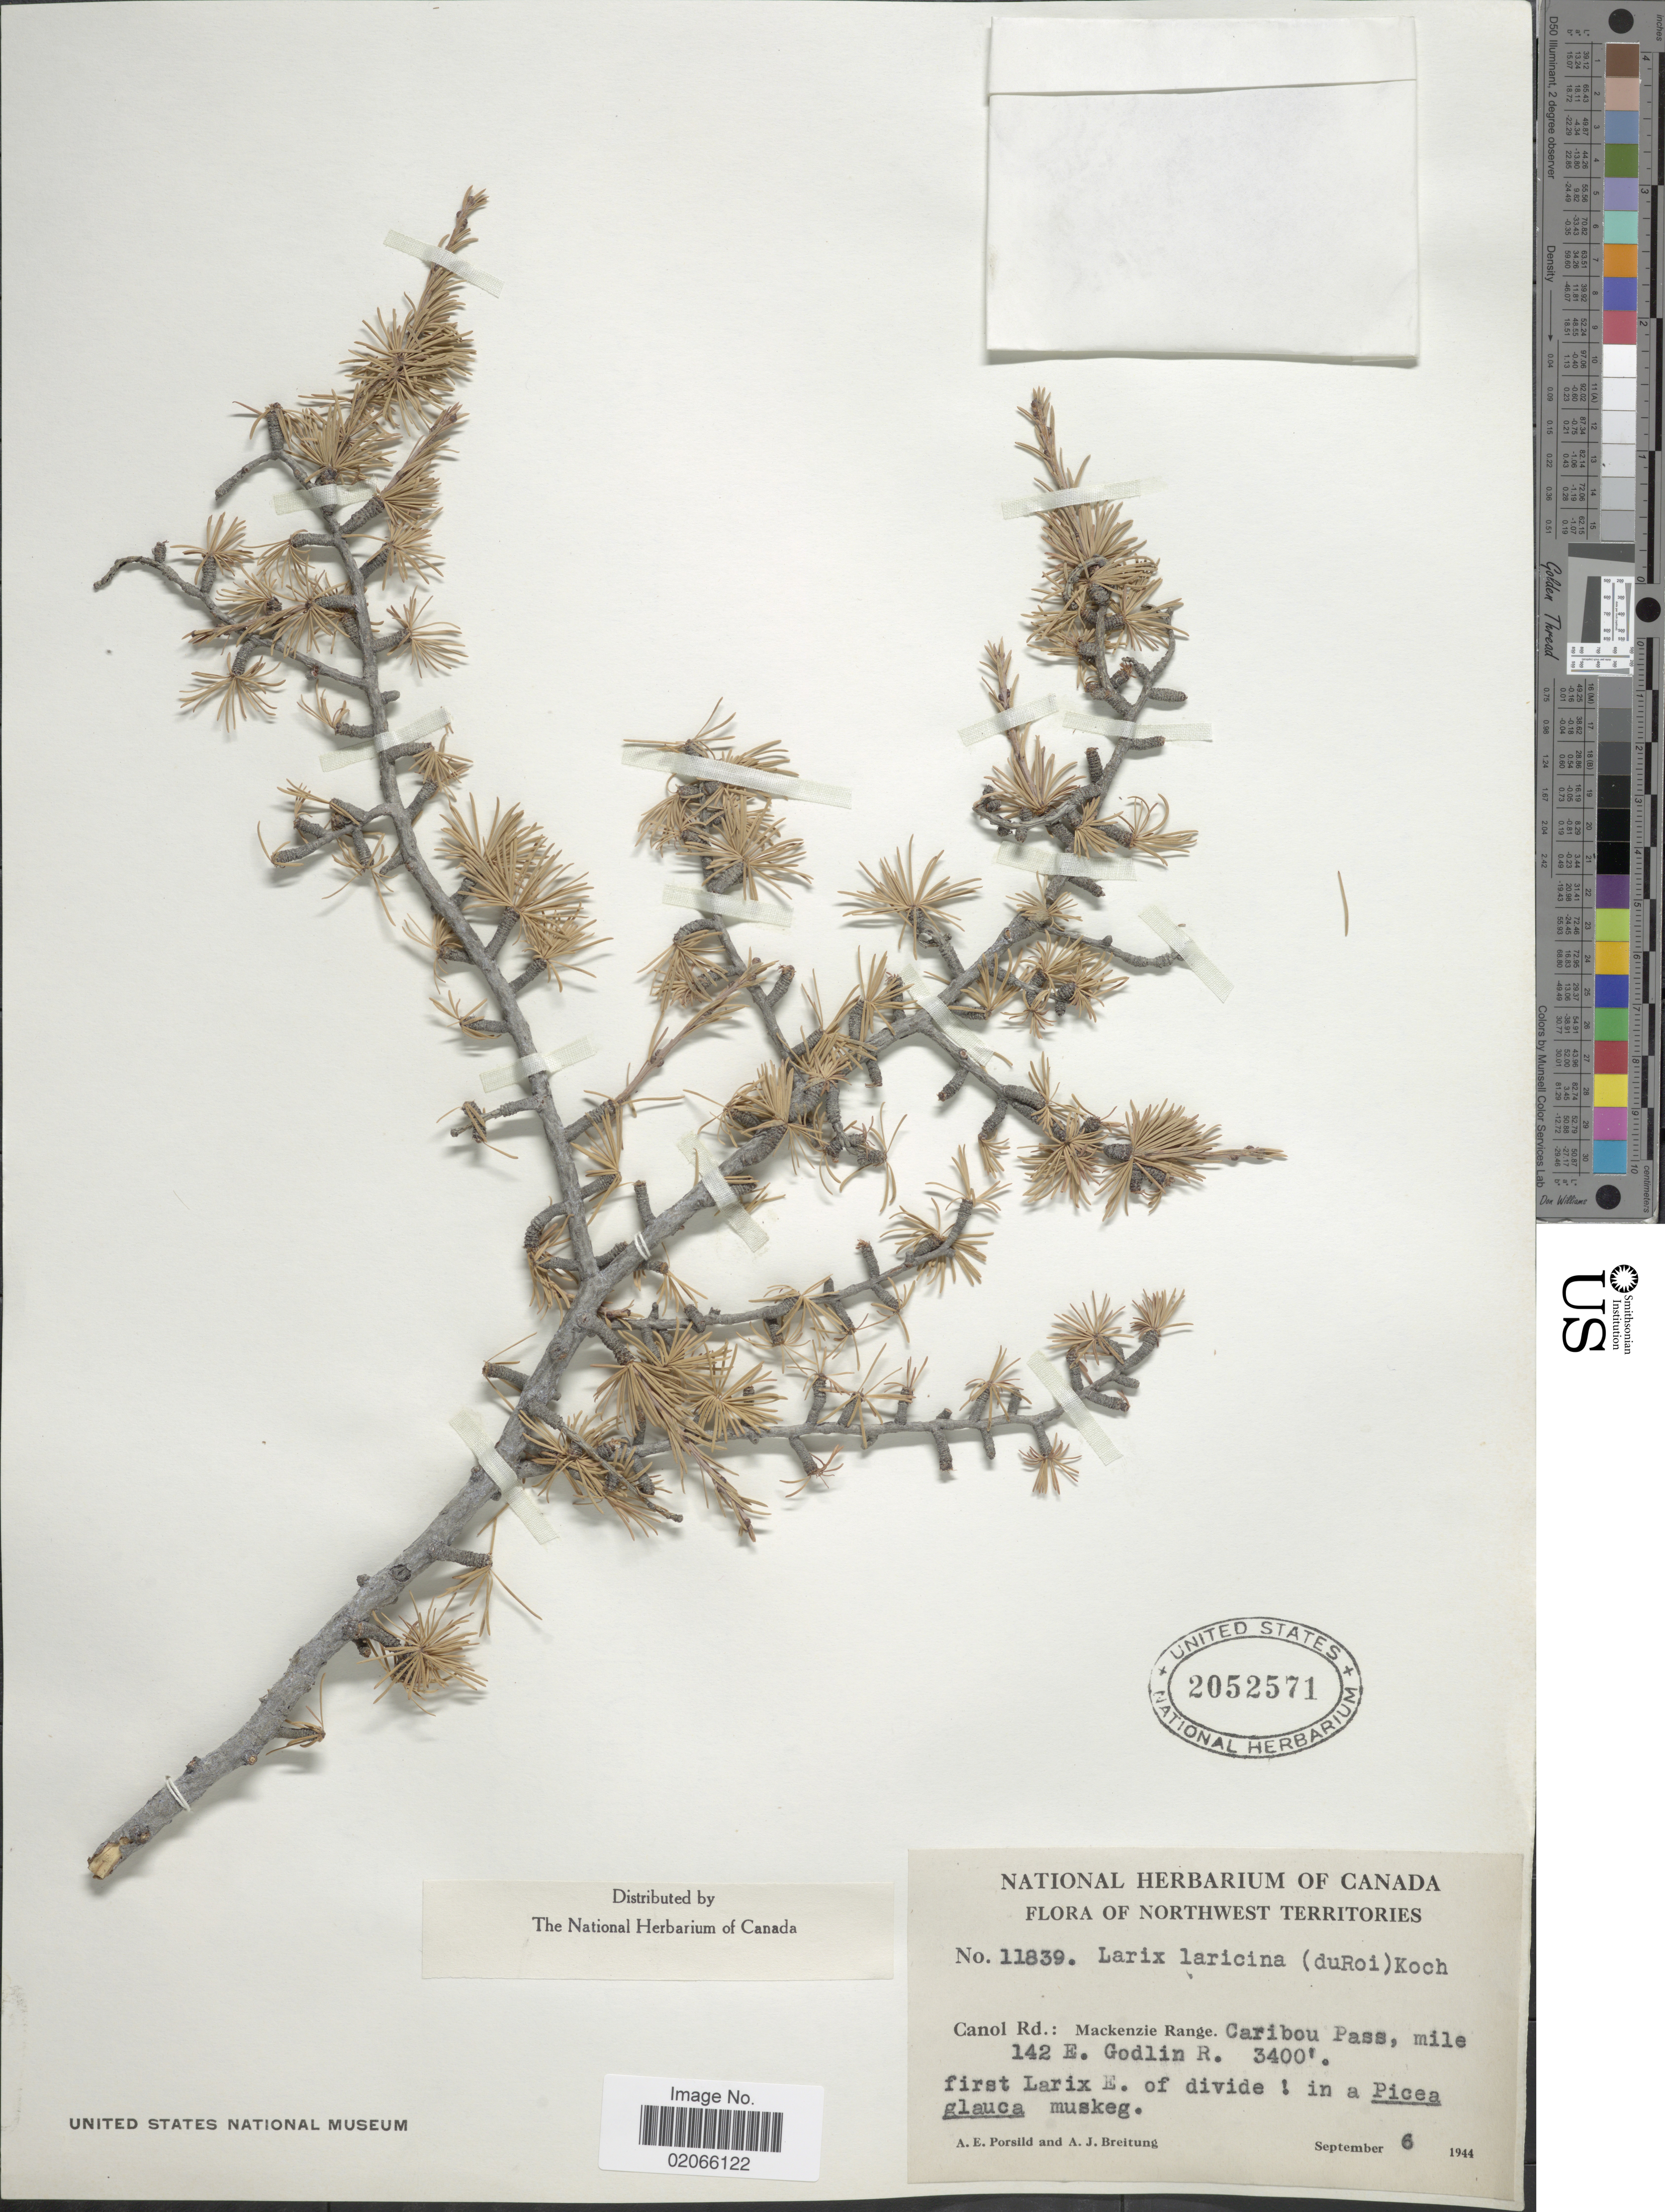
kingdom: Plantae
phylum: Tracheophyta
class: Pinopsida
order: Pinales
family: Pinaceae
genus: Larix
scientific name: Larix laricina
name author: (Du Roi) K. Koch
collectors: A. E. Porsild & A. Breitung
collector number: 11839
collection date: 1944-09-06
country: Canada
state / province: Northwest Territories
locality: Northwest Territories, Canol Rd.: Mackenzie Range. caribou pass, mile 142 E. Godlin R.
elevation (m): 1036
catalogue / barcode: US 2052571